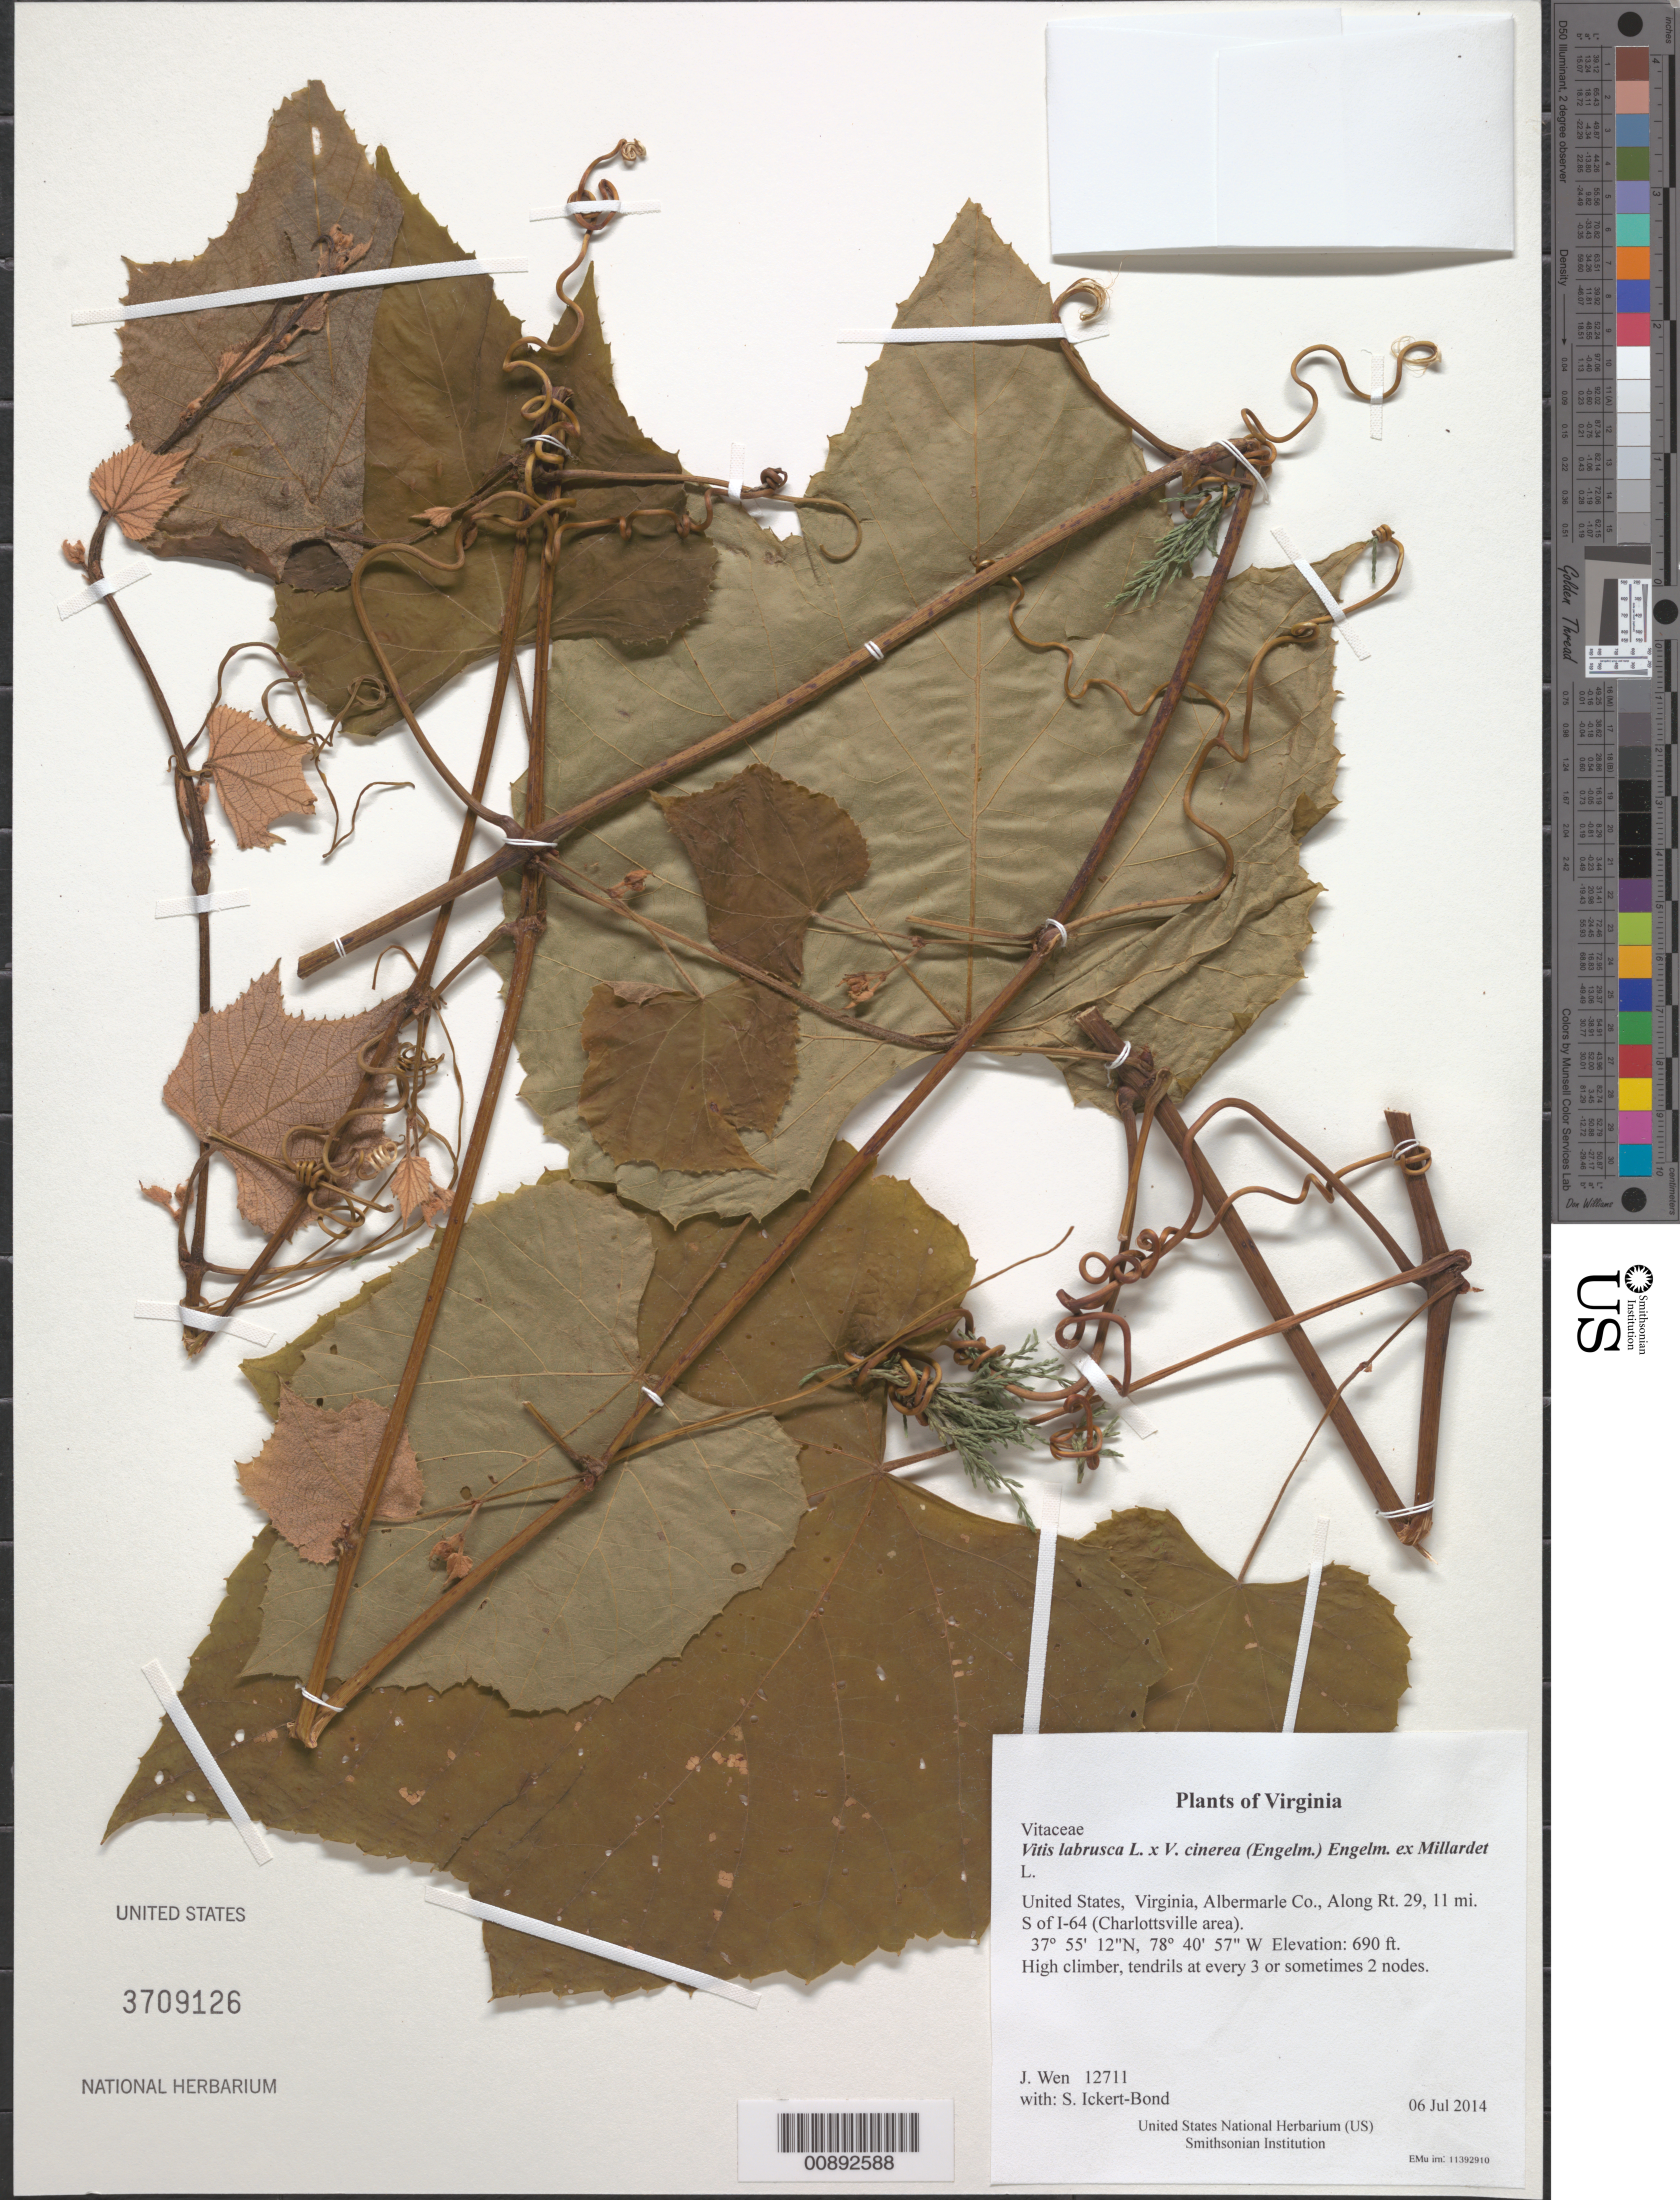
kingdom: Plantae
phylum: Tracheophyta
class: Magnoliopsida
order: Vitales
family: Vitaceae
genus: Vitis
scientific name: Vitis labrusca x V. cinerea (Engelm.) Millardet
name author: L.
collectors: J. Wen & S. Ickert-Bond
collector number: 12711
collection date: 2014-07-06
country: United States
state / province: Virginia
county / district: Albemarle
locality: Along Rt. 29, 11 mi. S of I-64 (Charlottsville area).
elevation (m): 210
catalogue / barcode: US 3709126